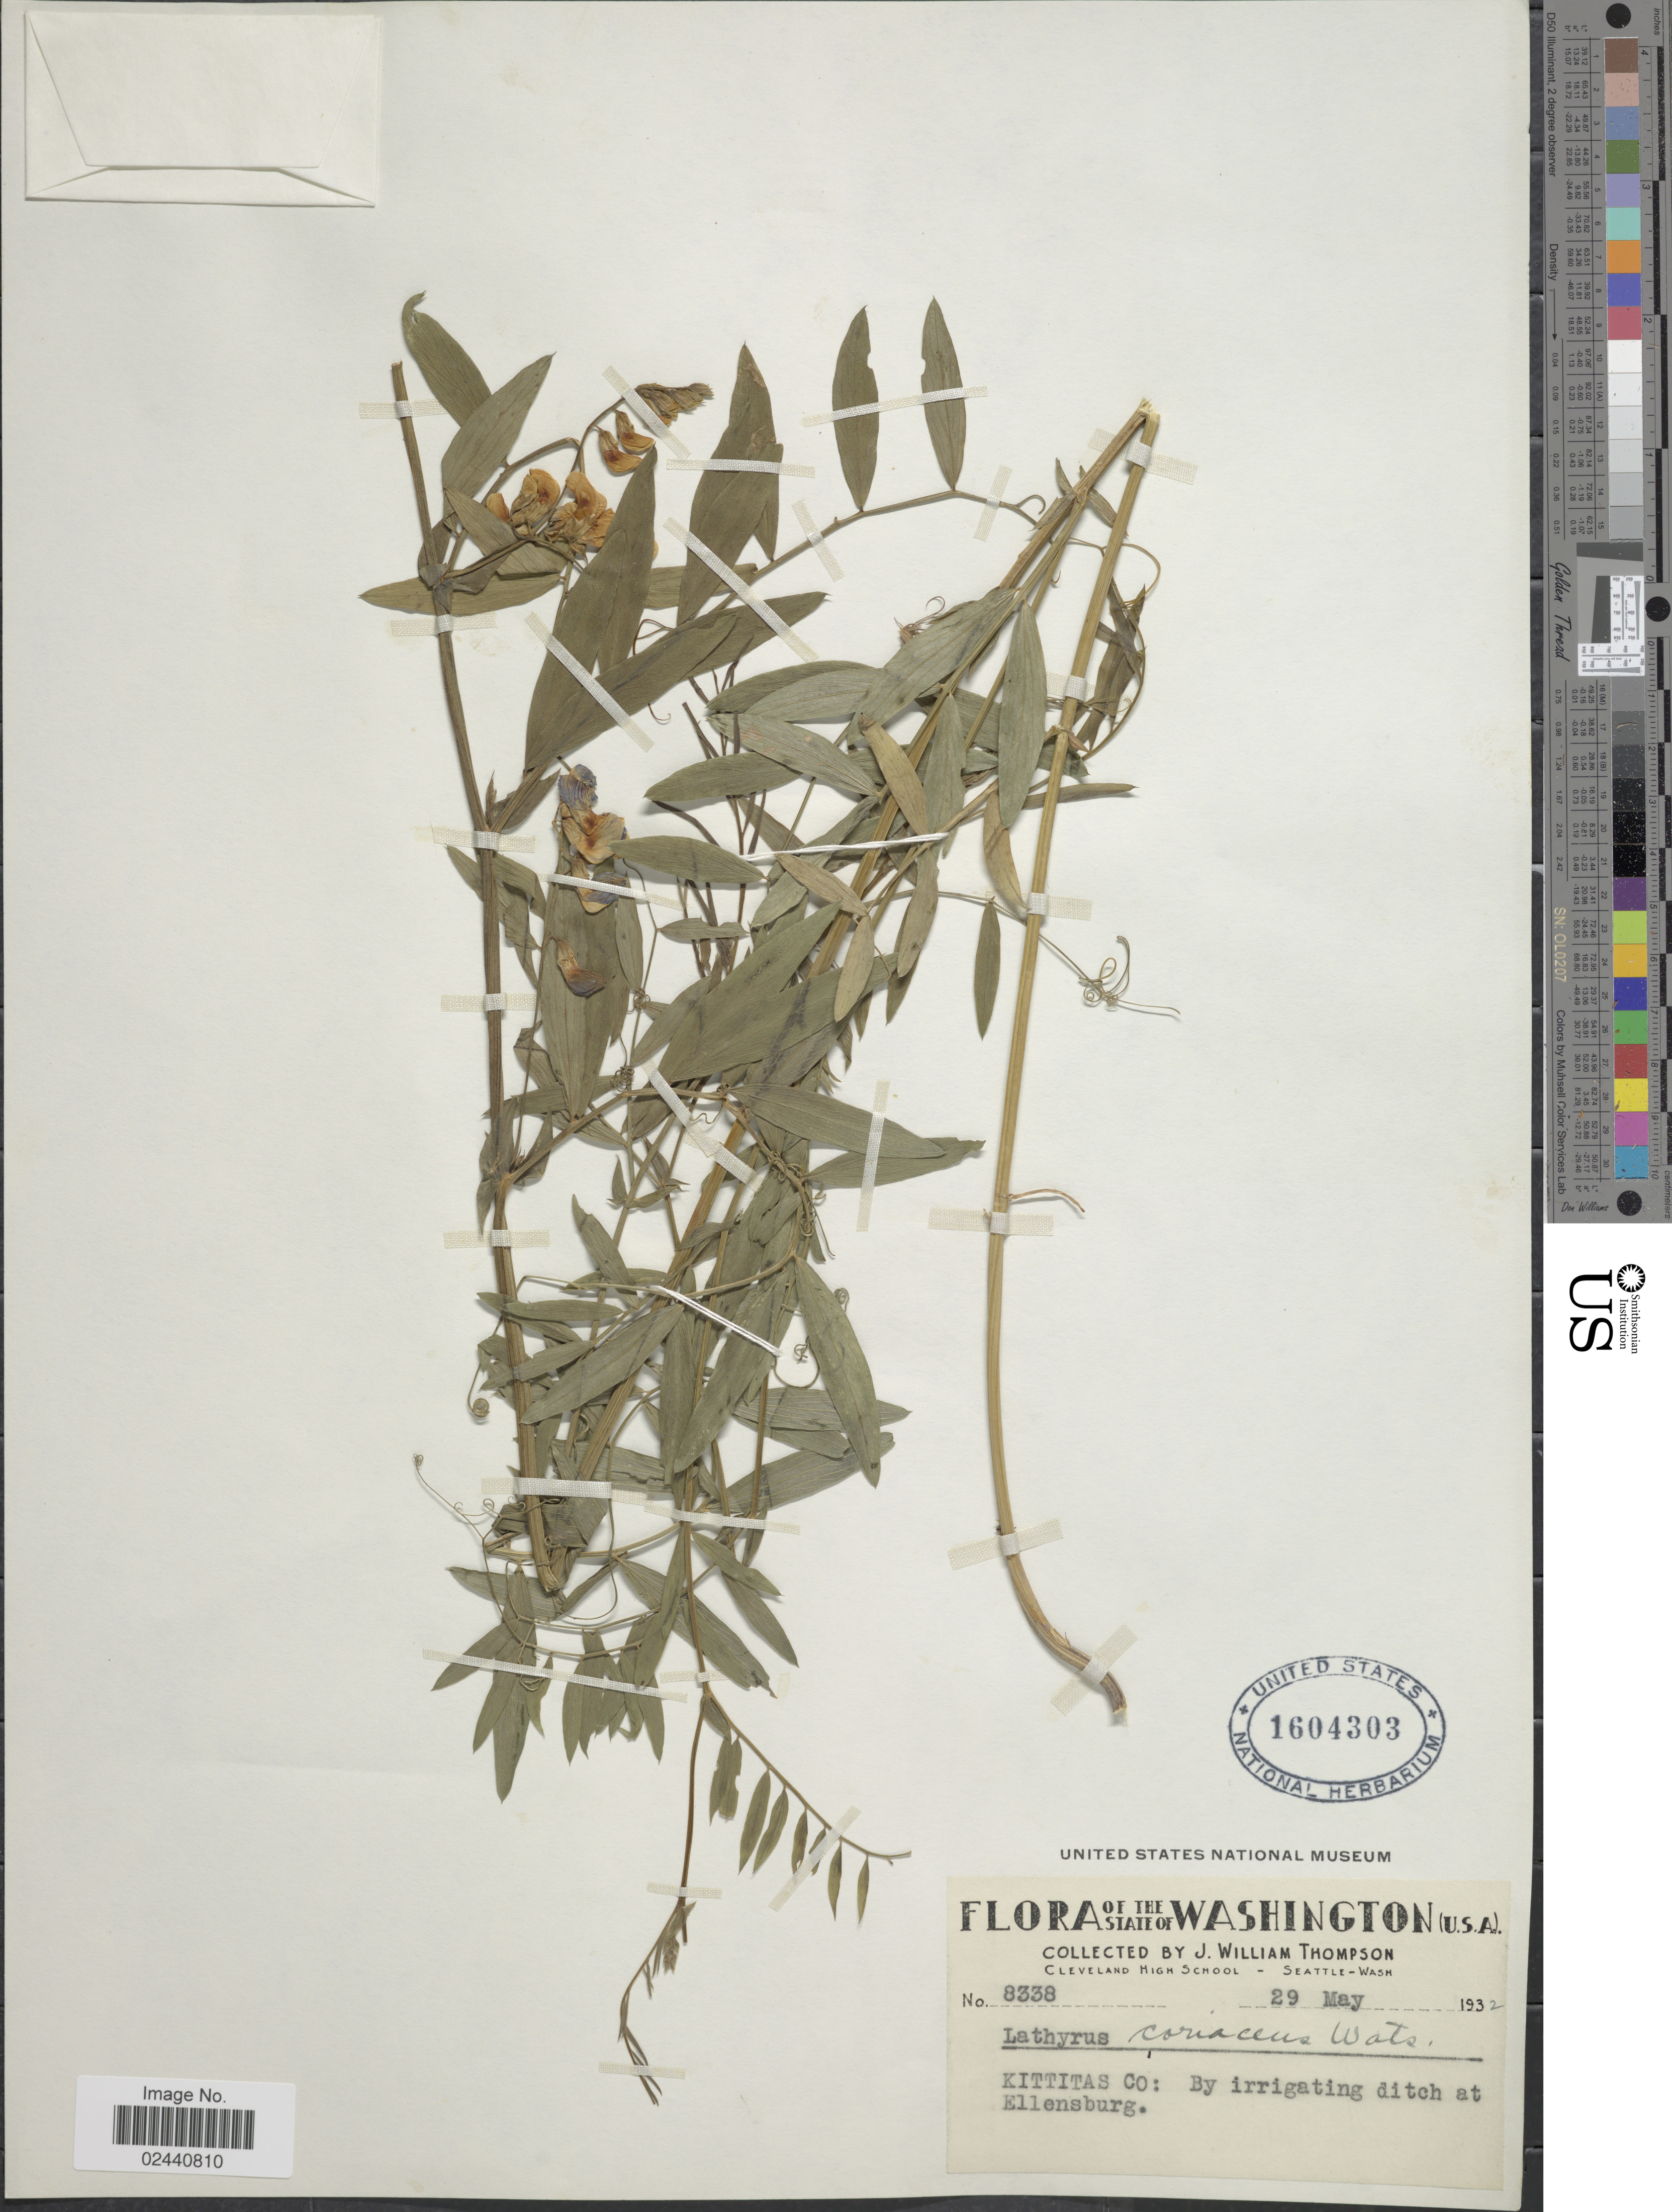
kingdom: Plantae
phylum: Tracheophyta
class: Magnoliopsida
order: Fabales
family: Fabaceae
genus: Lathyrus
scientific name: Lathyrus lanszwertii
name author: Kellogg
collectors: J. W. Thompson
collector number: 8338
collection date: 1932-05-29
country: United States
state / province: Washington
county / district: Kittitas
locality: Kittitas Co.: By irrigating ditch at Ellensburg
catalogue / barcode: US 1604303